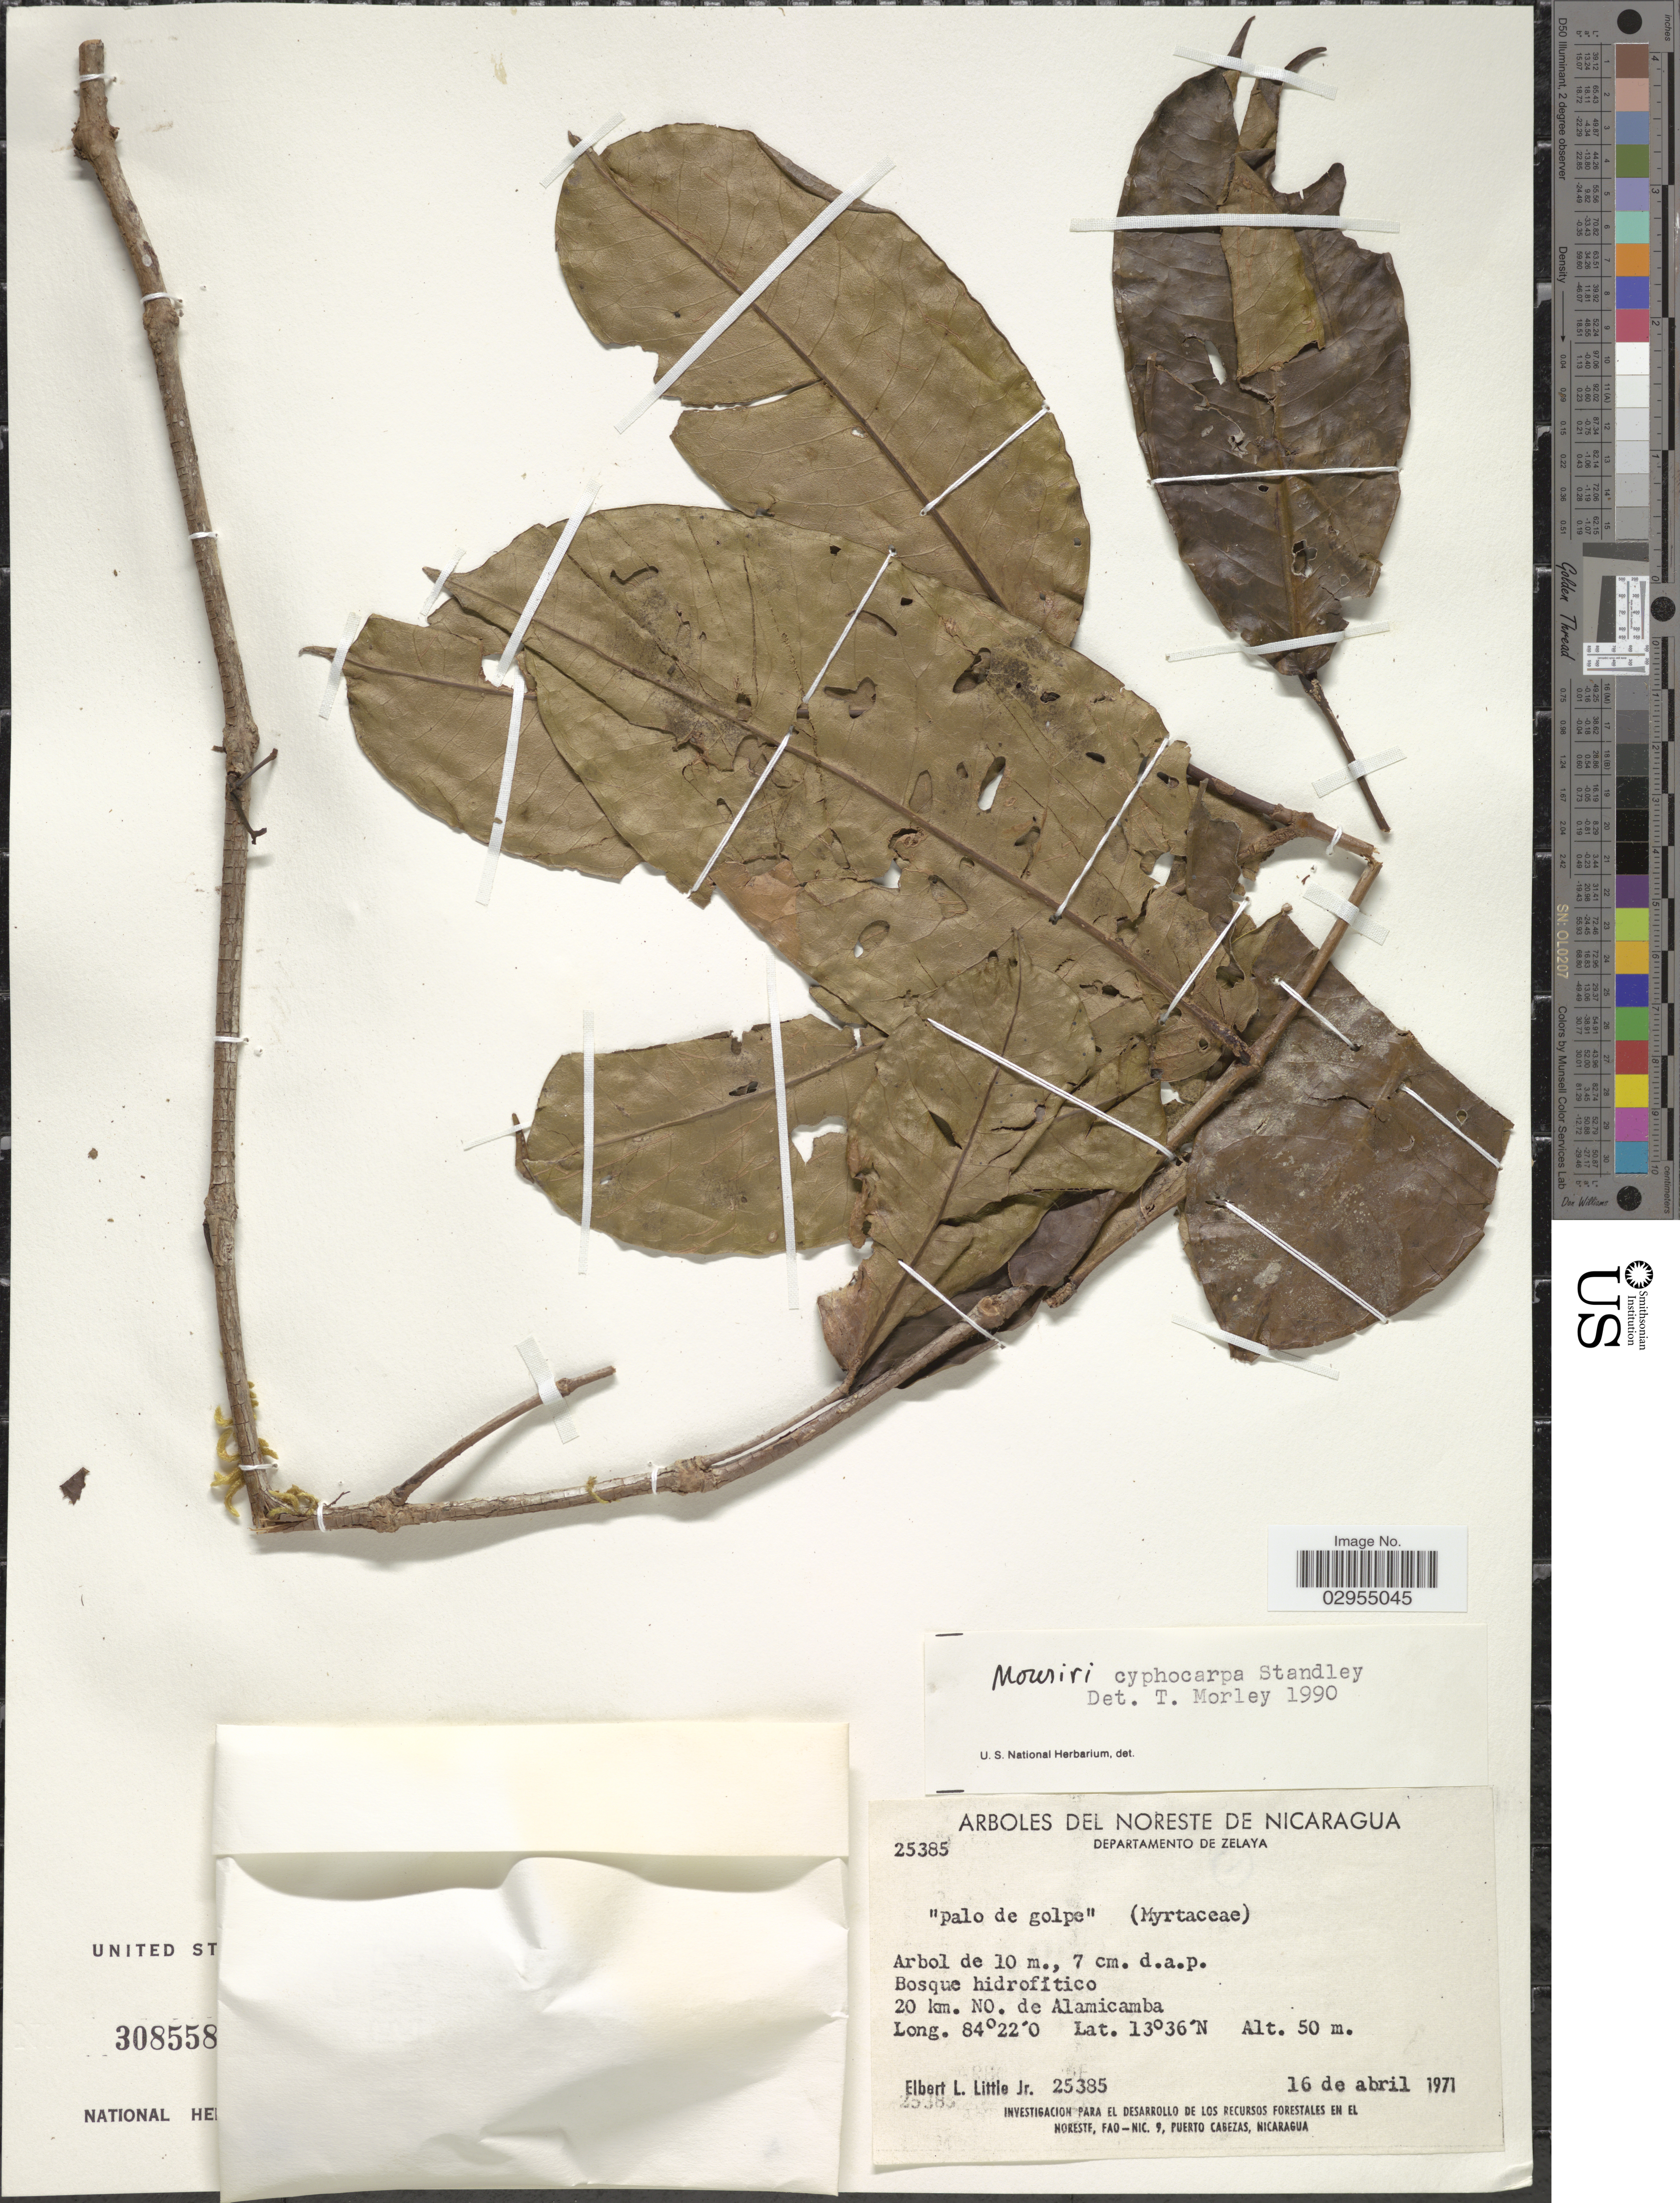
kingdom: Plantae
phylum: Tracheophyta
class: Magnoliopsida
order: Myrtales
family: Melastomataceae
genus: Mouriri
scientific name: Mouriri cyphocarpa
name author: Standl.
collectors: E. L. Little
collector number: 25385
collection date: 1971-04-16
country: Nicaragua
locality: Noreste de Nicaragua. Departamento de Zelaya. 20 km. NO. de Alamicamba.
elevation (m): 50